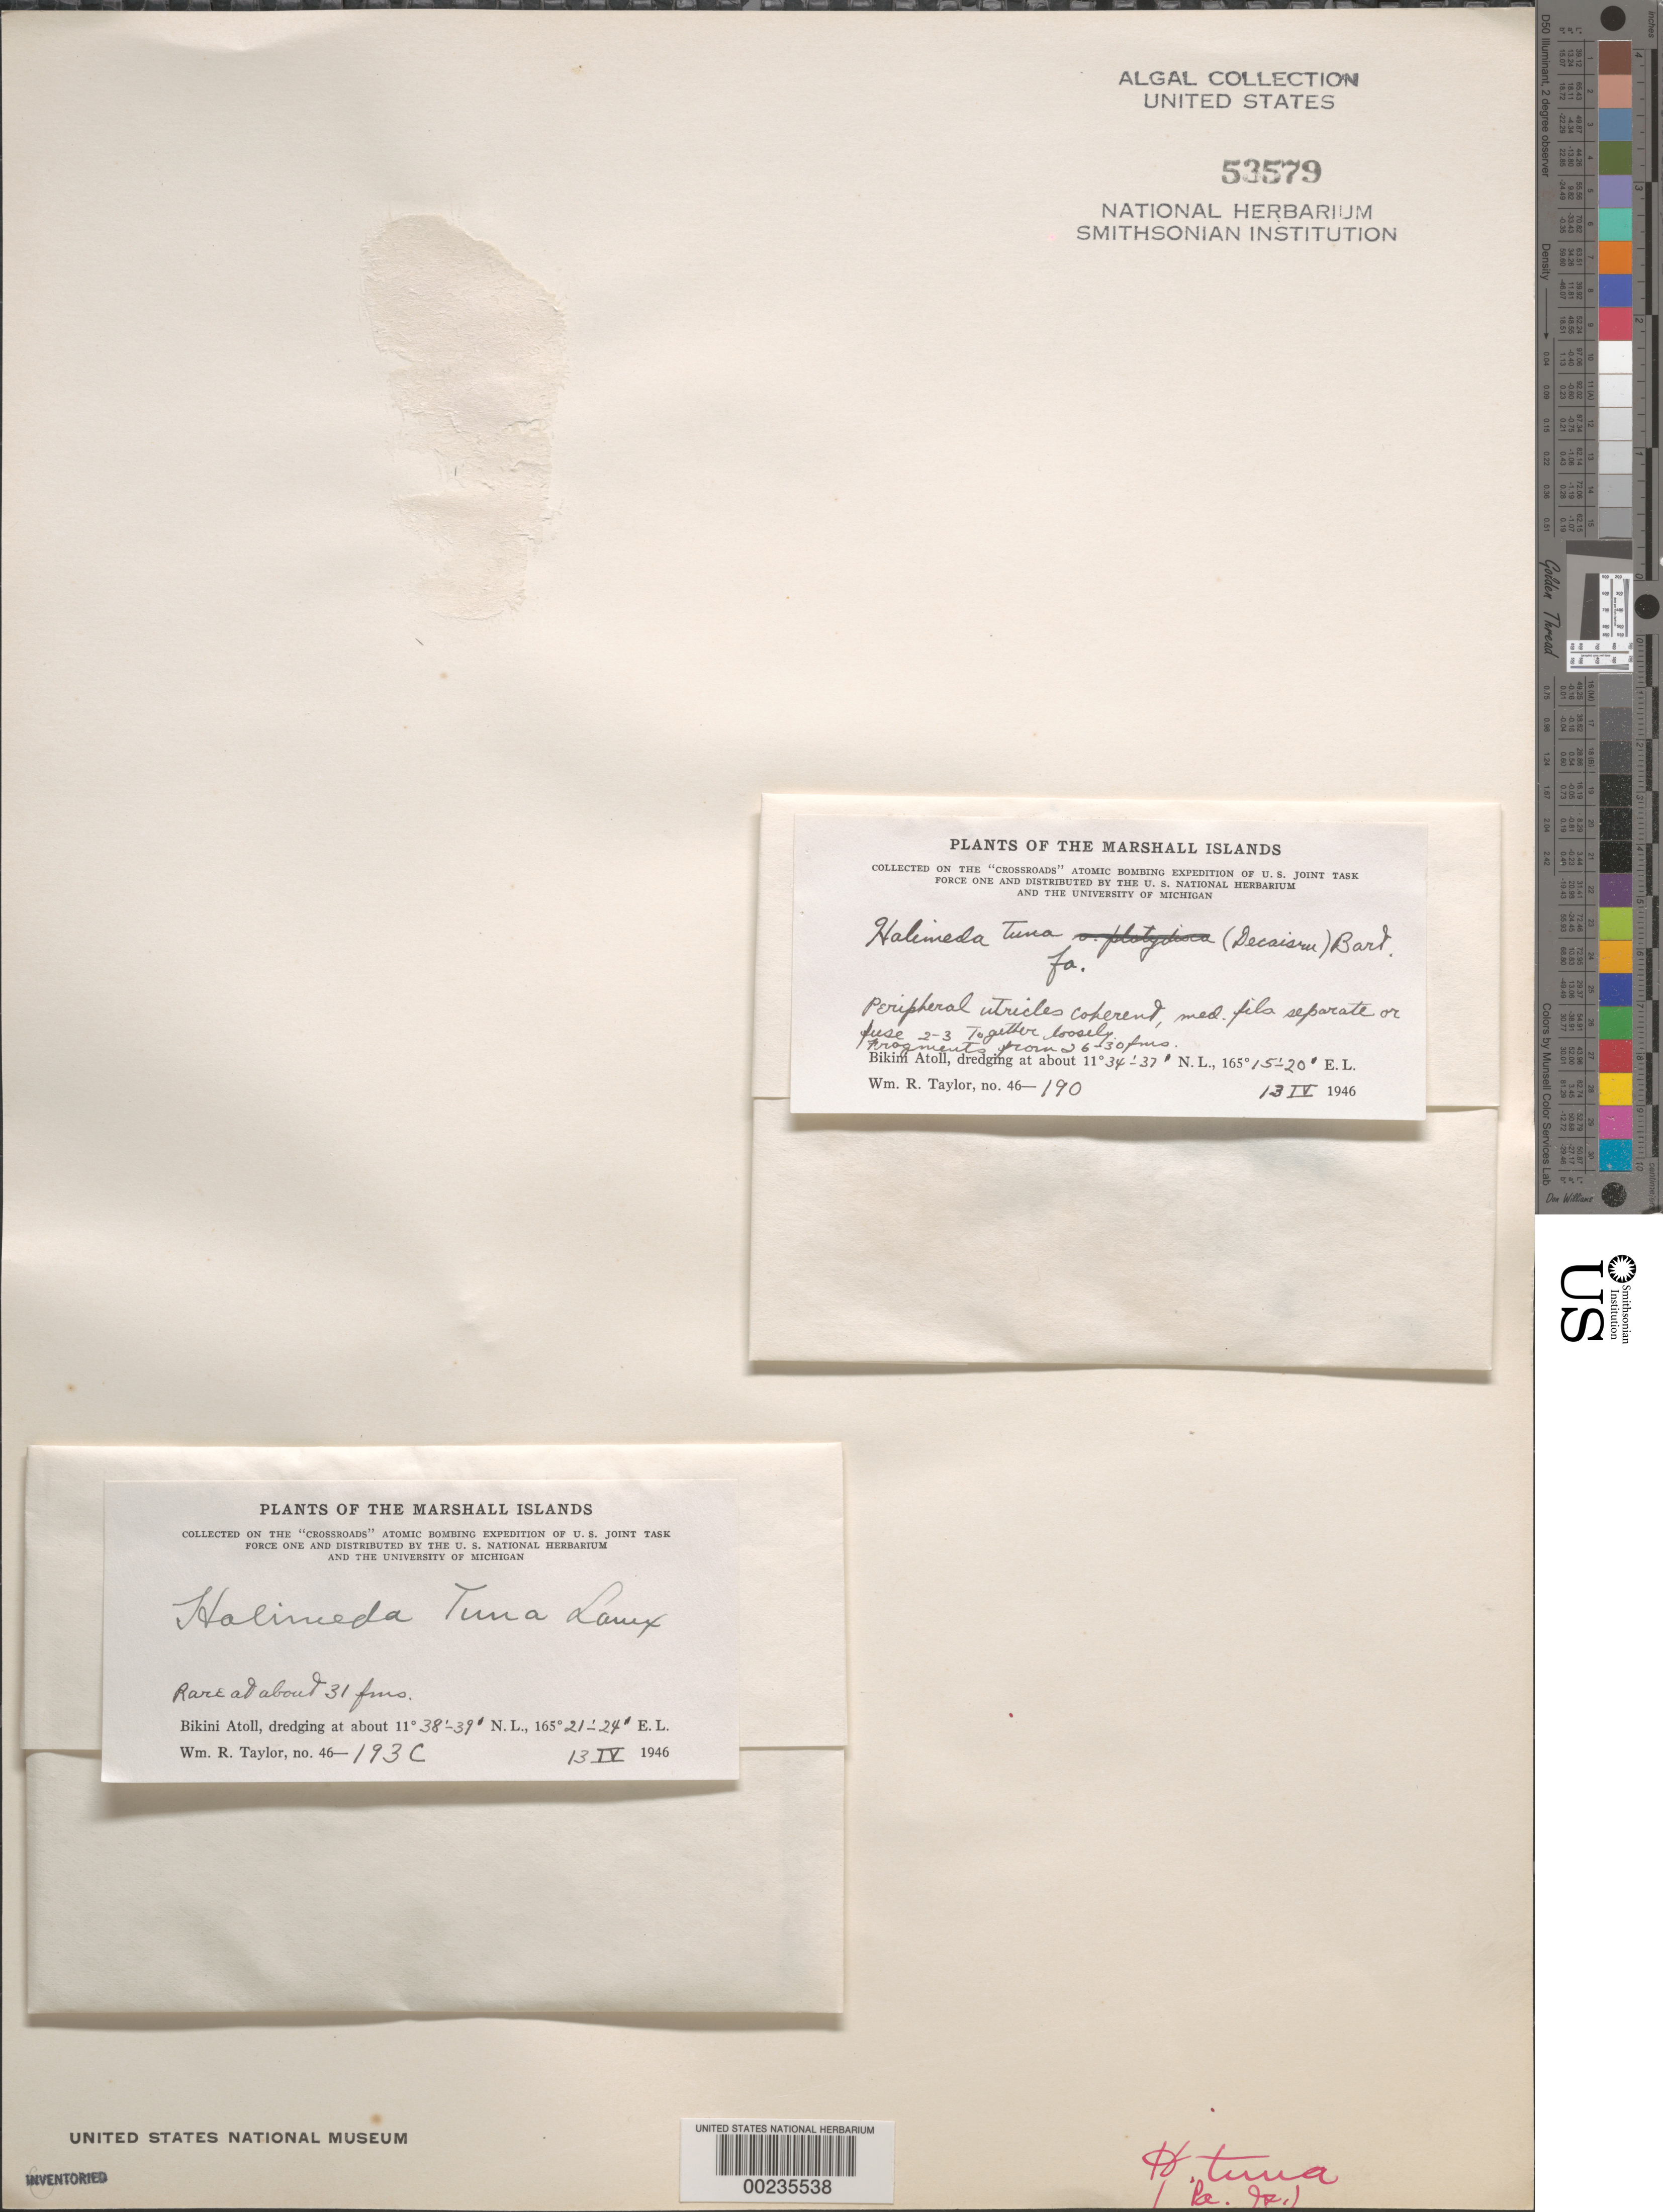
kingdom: Plantae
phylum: Chlorophyta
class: Ulvophyceae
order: Bryopsidales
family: Halimedaceae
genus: Halimeda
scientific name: Halimeda tuna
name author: (J. Ellis & Sol.) J.V.Lamouroux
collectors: W. R. Taylor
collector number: WRT 46-190 & WRT 46193C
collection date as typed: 13 Apr 1946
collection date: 1946-04-13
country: Marshall Islands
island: Bikini Atoll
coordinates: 11 34' N, 165 15' E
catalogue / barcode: US 53579